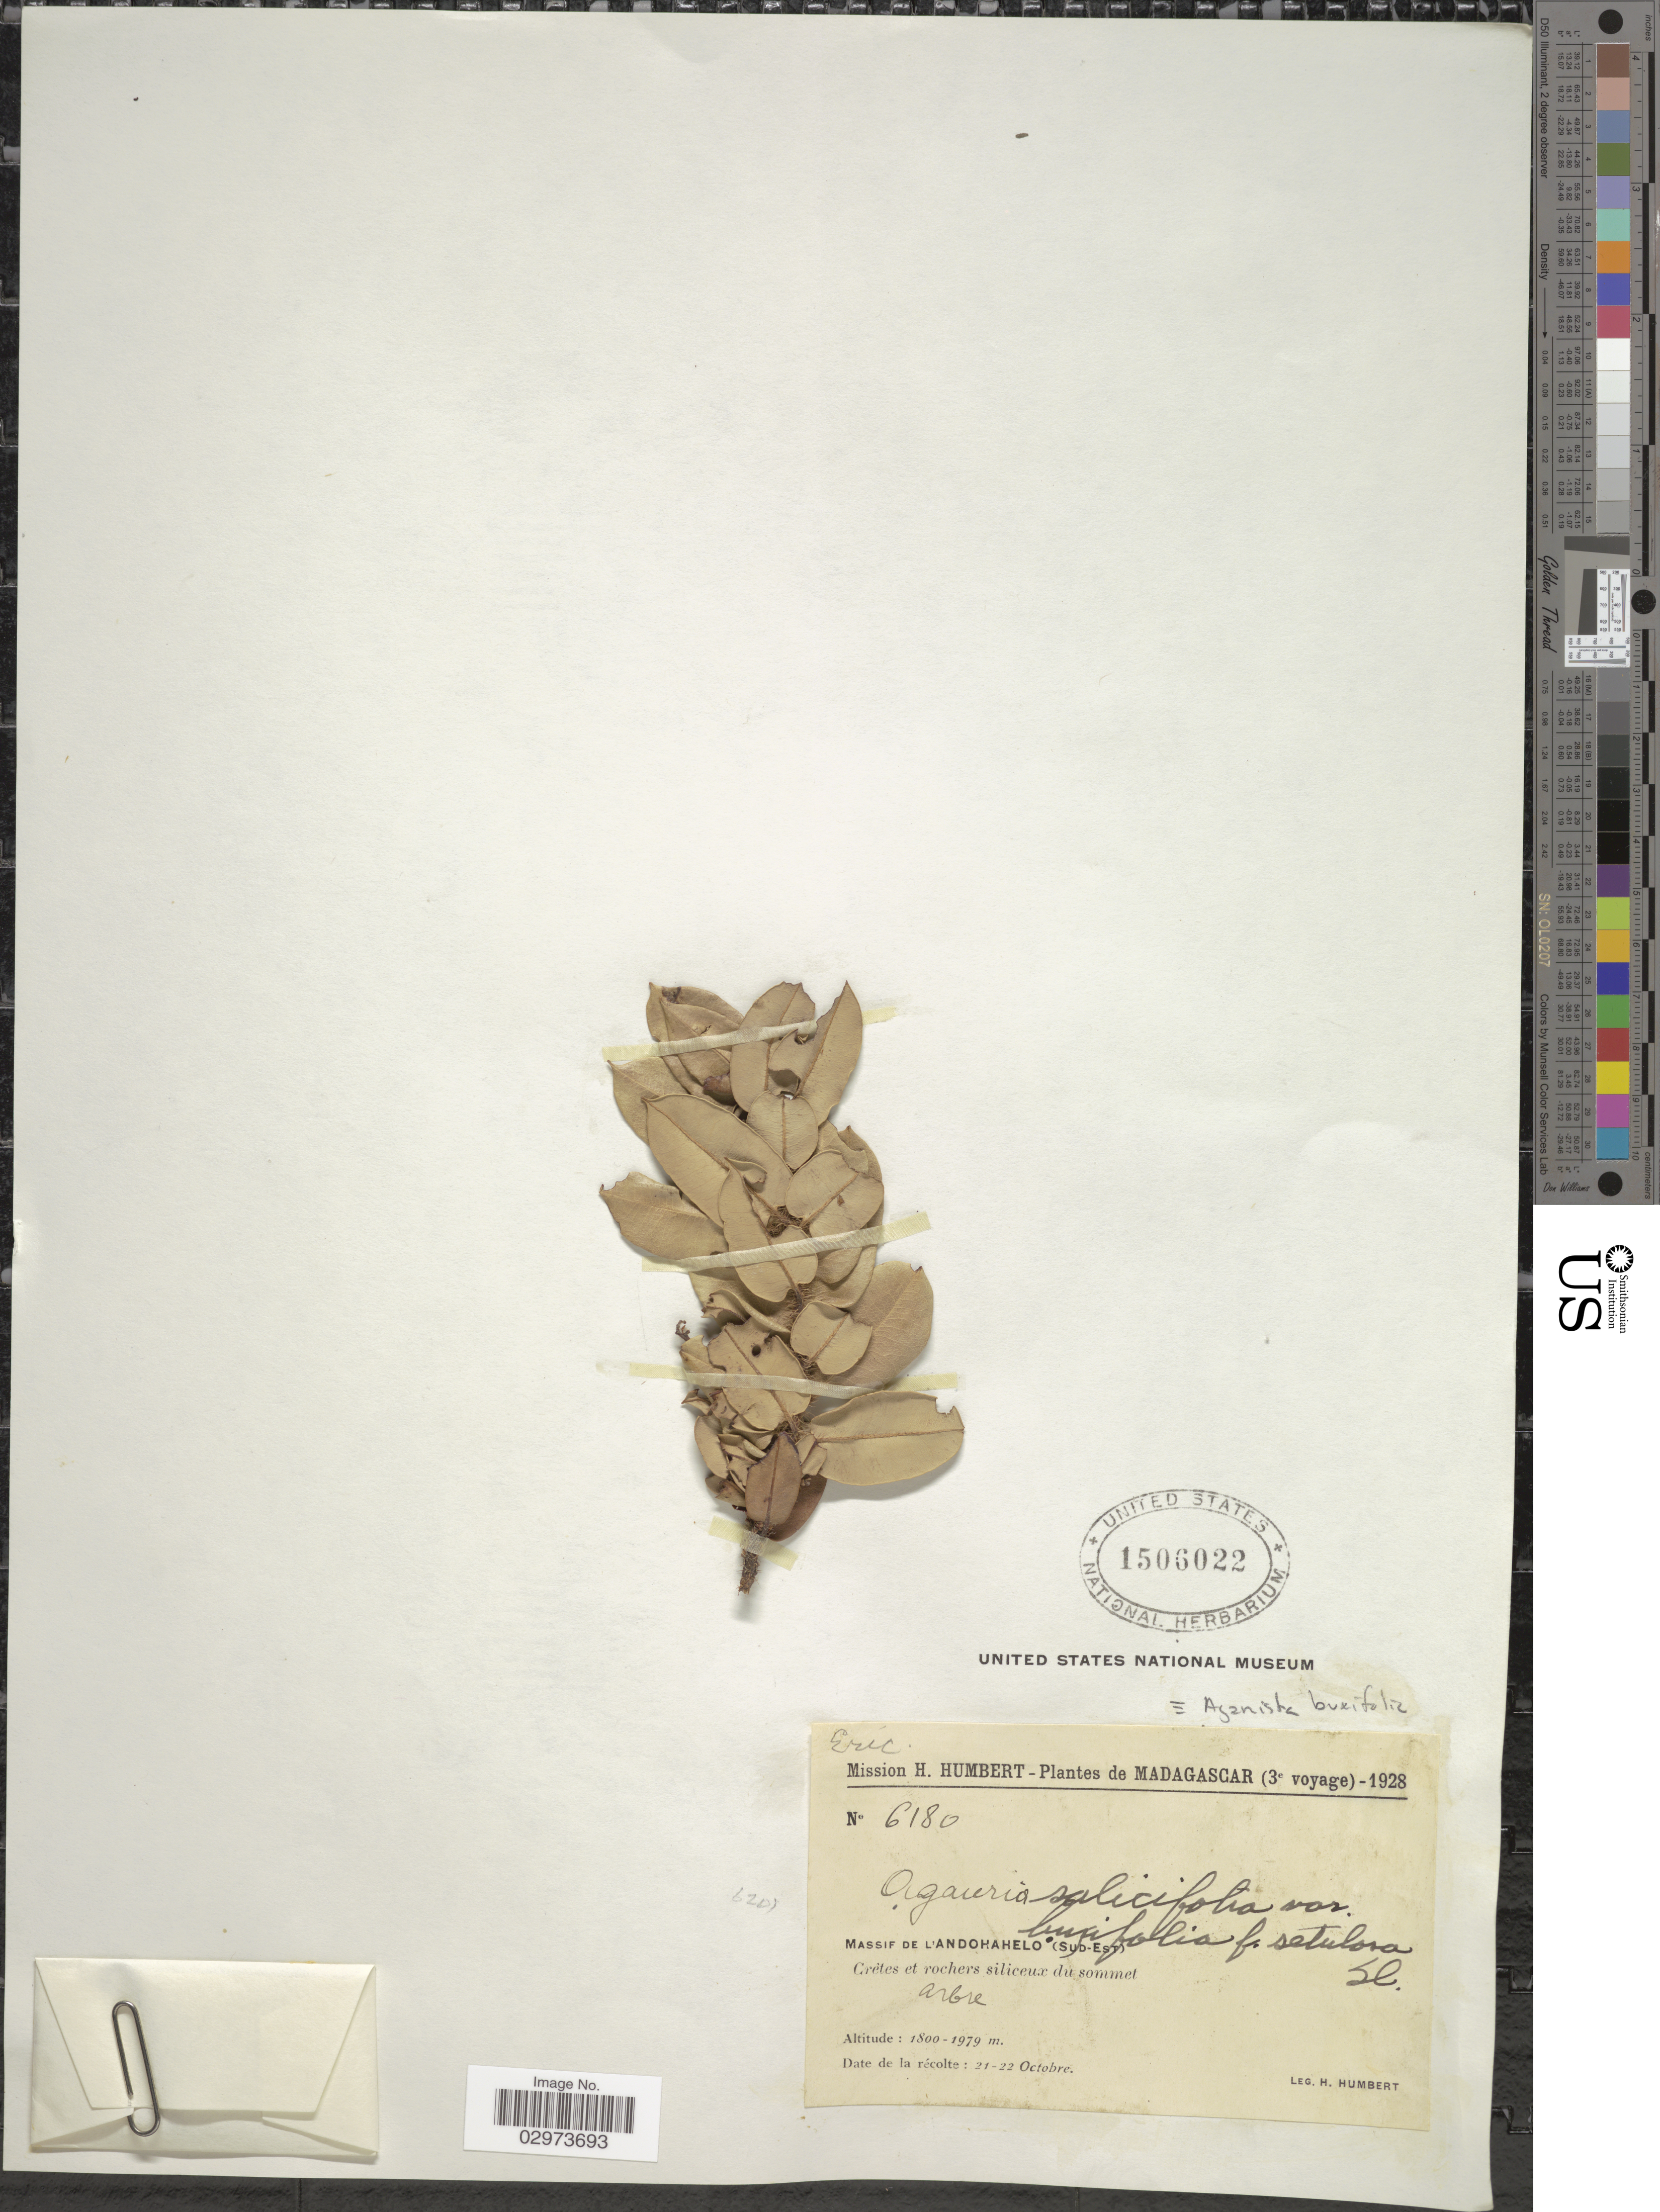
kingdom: Plantae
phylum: Tracheophyta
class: Magnoliopsida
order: Ericales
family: Ericaceae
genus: Agarista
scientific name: Agarista buxifolia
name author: (Lam.) G. Don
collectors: H. Humbert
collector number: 6180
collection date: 1928-10-21/1928-10-22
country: Madagascar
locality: Massif de l'Andohahelo (Sud-Est).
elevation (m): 1800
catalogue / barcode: US 1506022